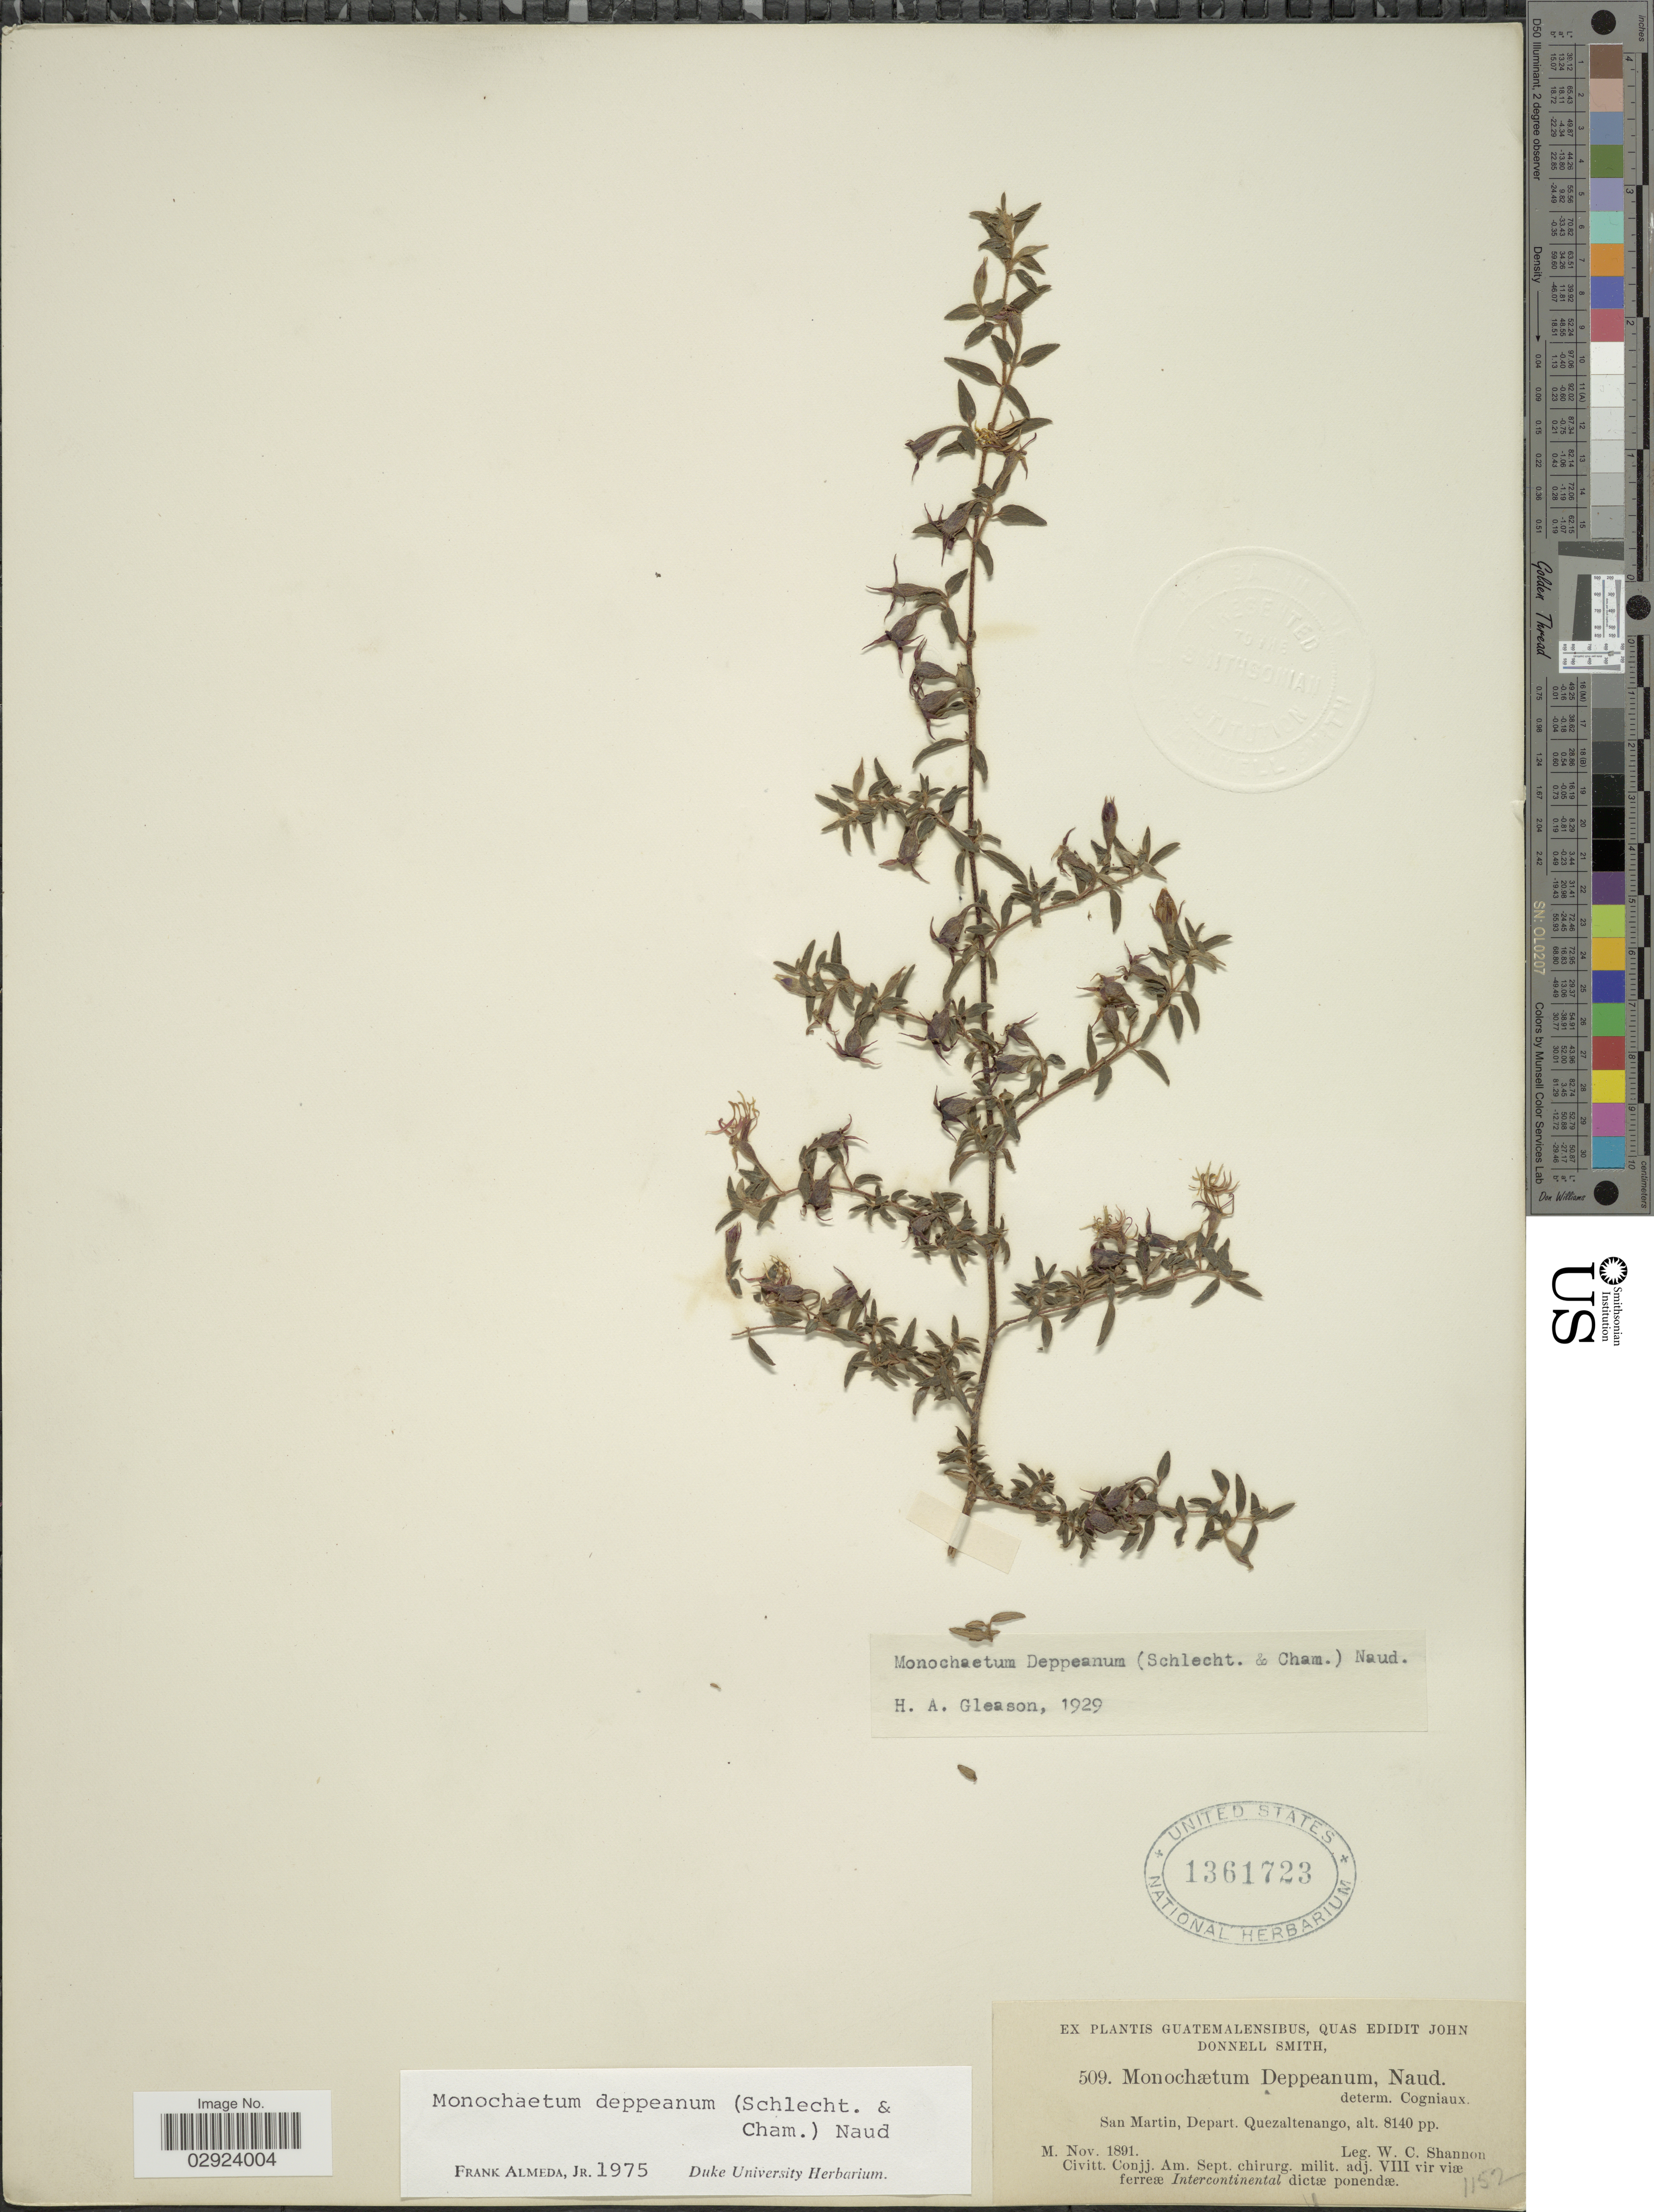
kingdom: Plantae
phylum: Tracheophyta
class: Magnoliopsida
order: Myrtales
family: Melastomataceae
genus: Monochaetum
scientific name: Monochaetum deppeanum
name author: (Schltdl. & Cham.) Naudin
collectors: W. C. Shannon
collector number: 509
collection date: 1891-11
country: Guatemala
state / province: Quetzaltenango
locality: San Martin, Depart. Quezaltenango.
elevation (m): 2481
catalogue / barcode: US 1361723